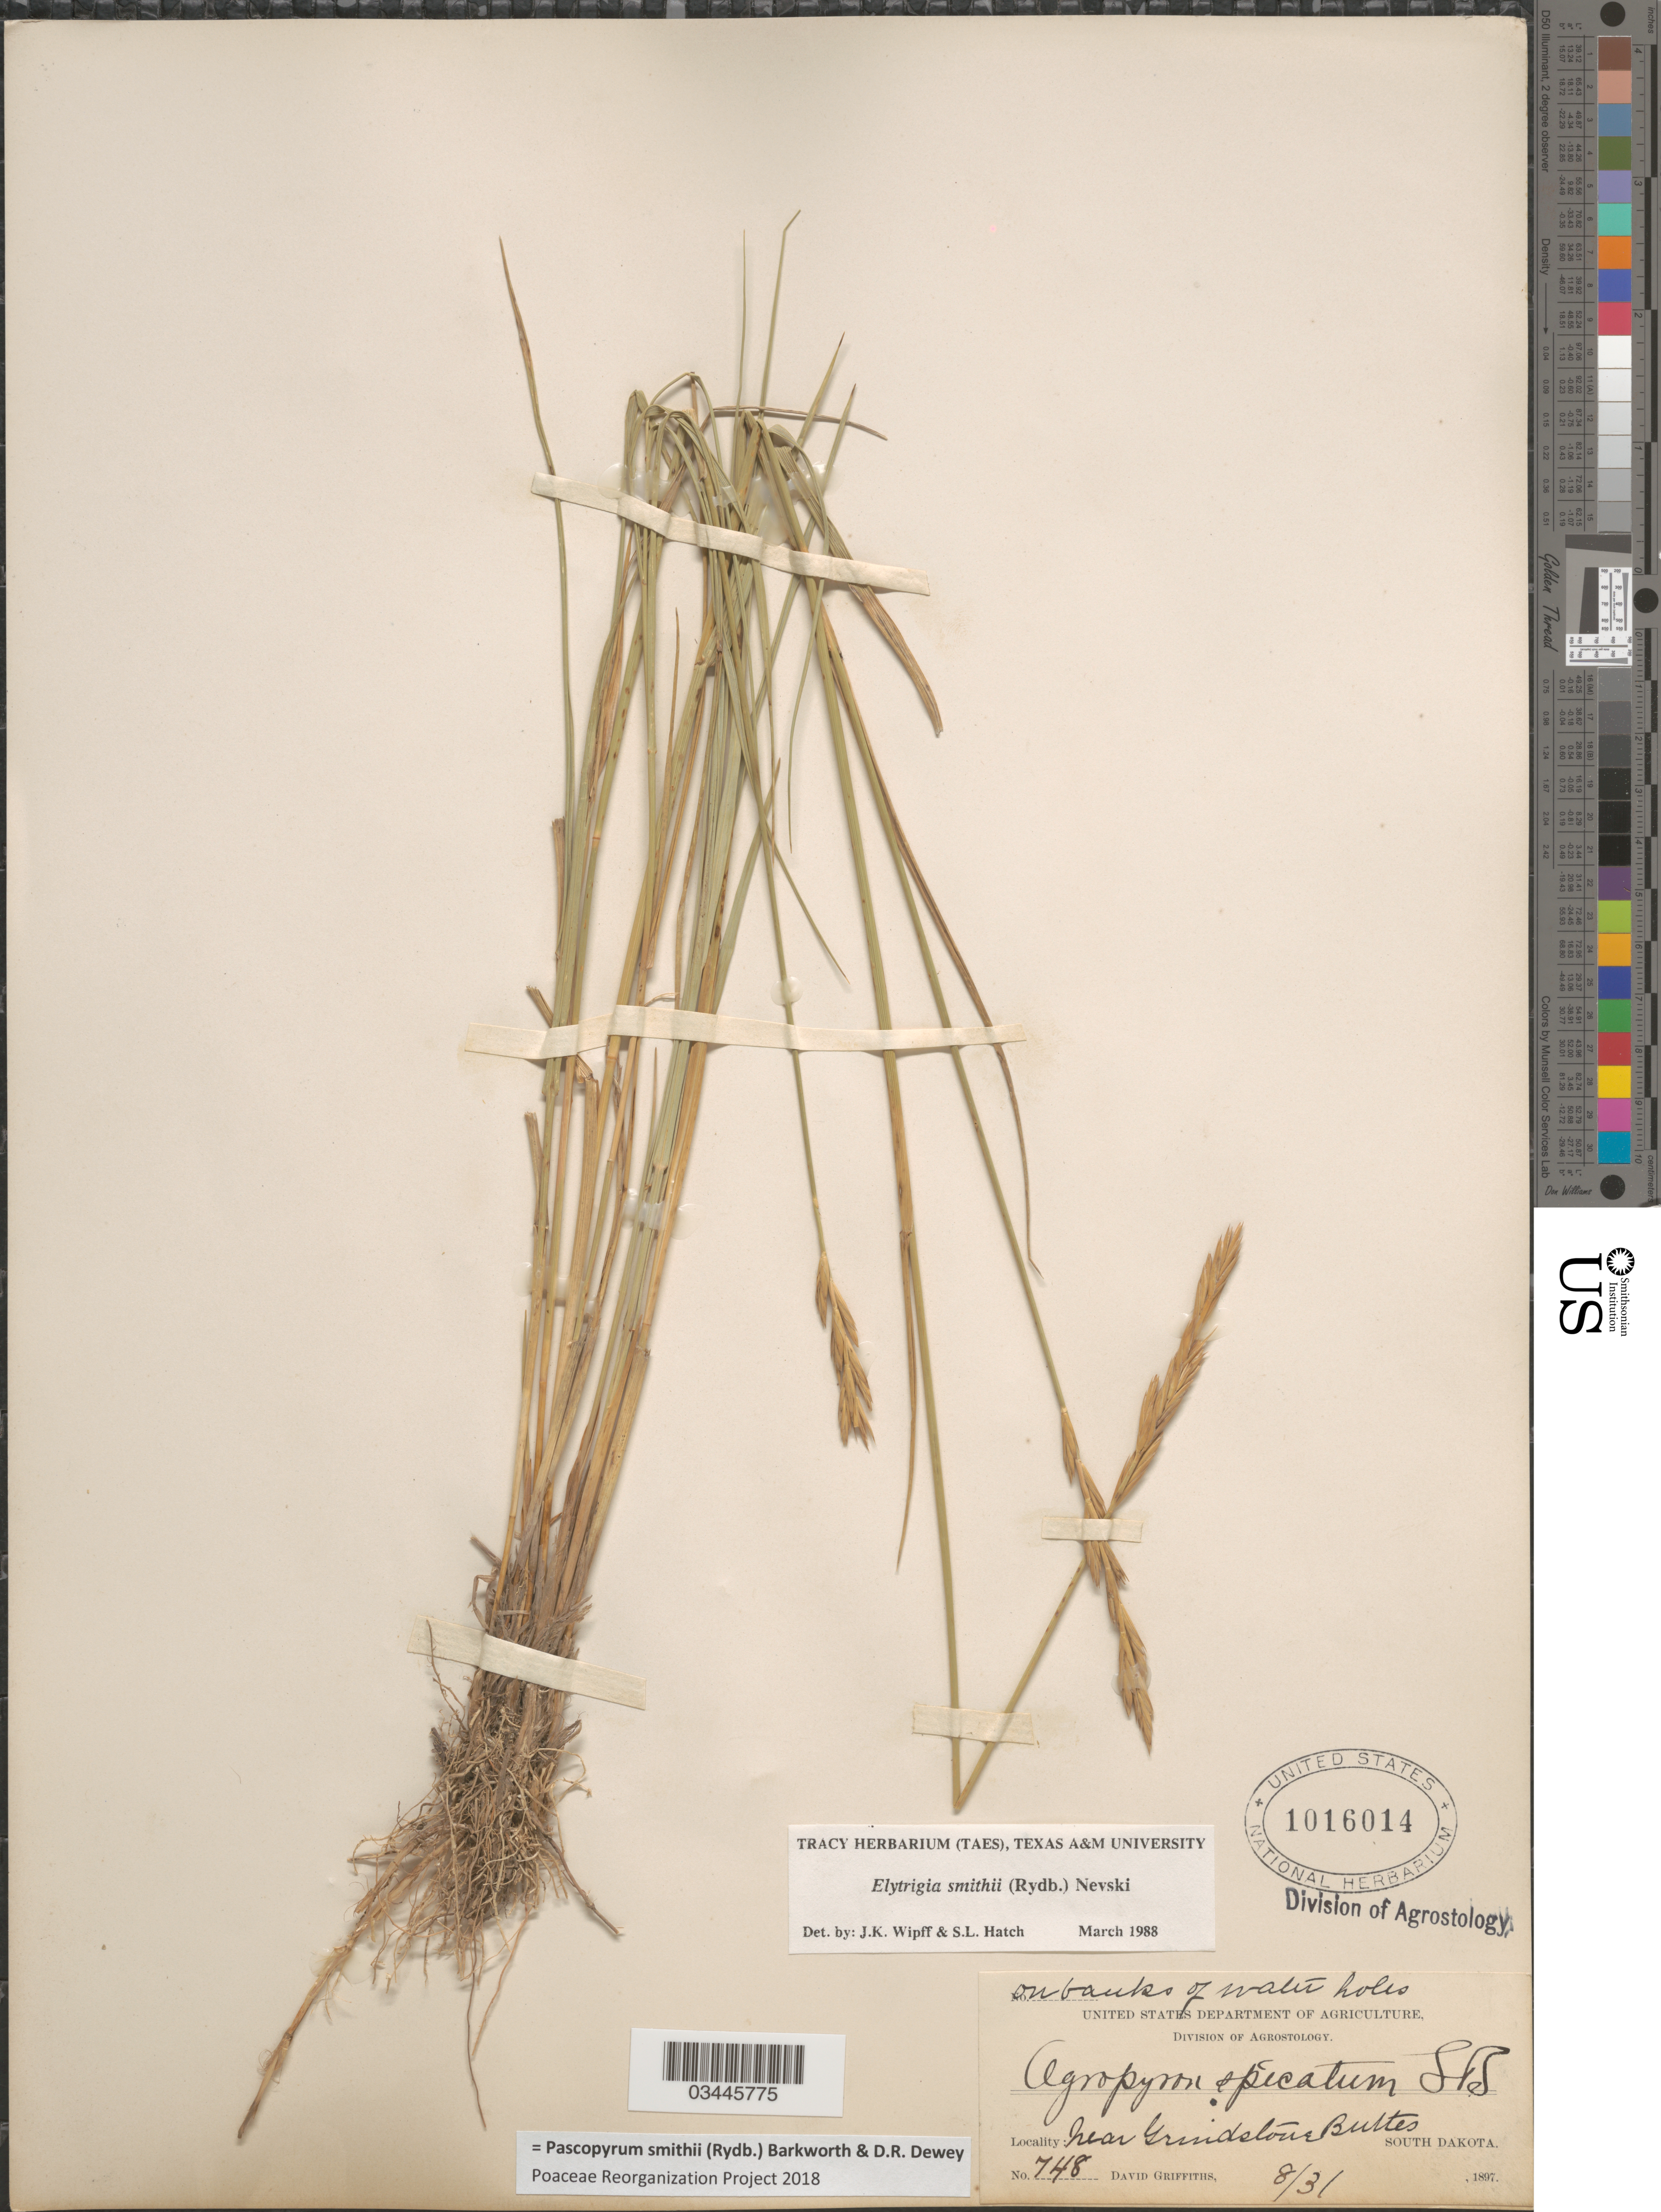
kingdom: Plantae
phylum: Tracheophyta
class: Liliopsida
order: Poales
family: Poaceae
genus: Pascopyrum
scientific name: Pascopyrum smithii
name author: (Rydb.) Barkworth & Dewey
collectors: D. Griffiths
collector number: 748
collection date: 1897-08-31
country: United States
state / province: South Dakota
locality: On banks of water holes. Near Grindstone Buttes.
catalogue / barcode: US 1016014